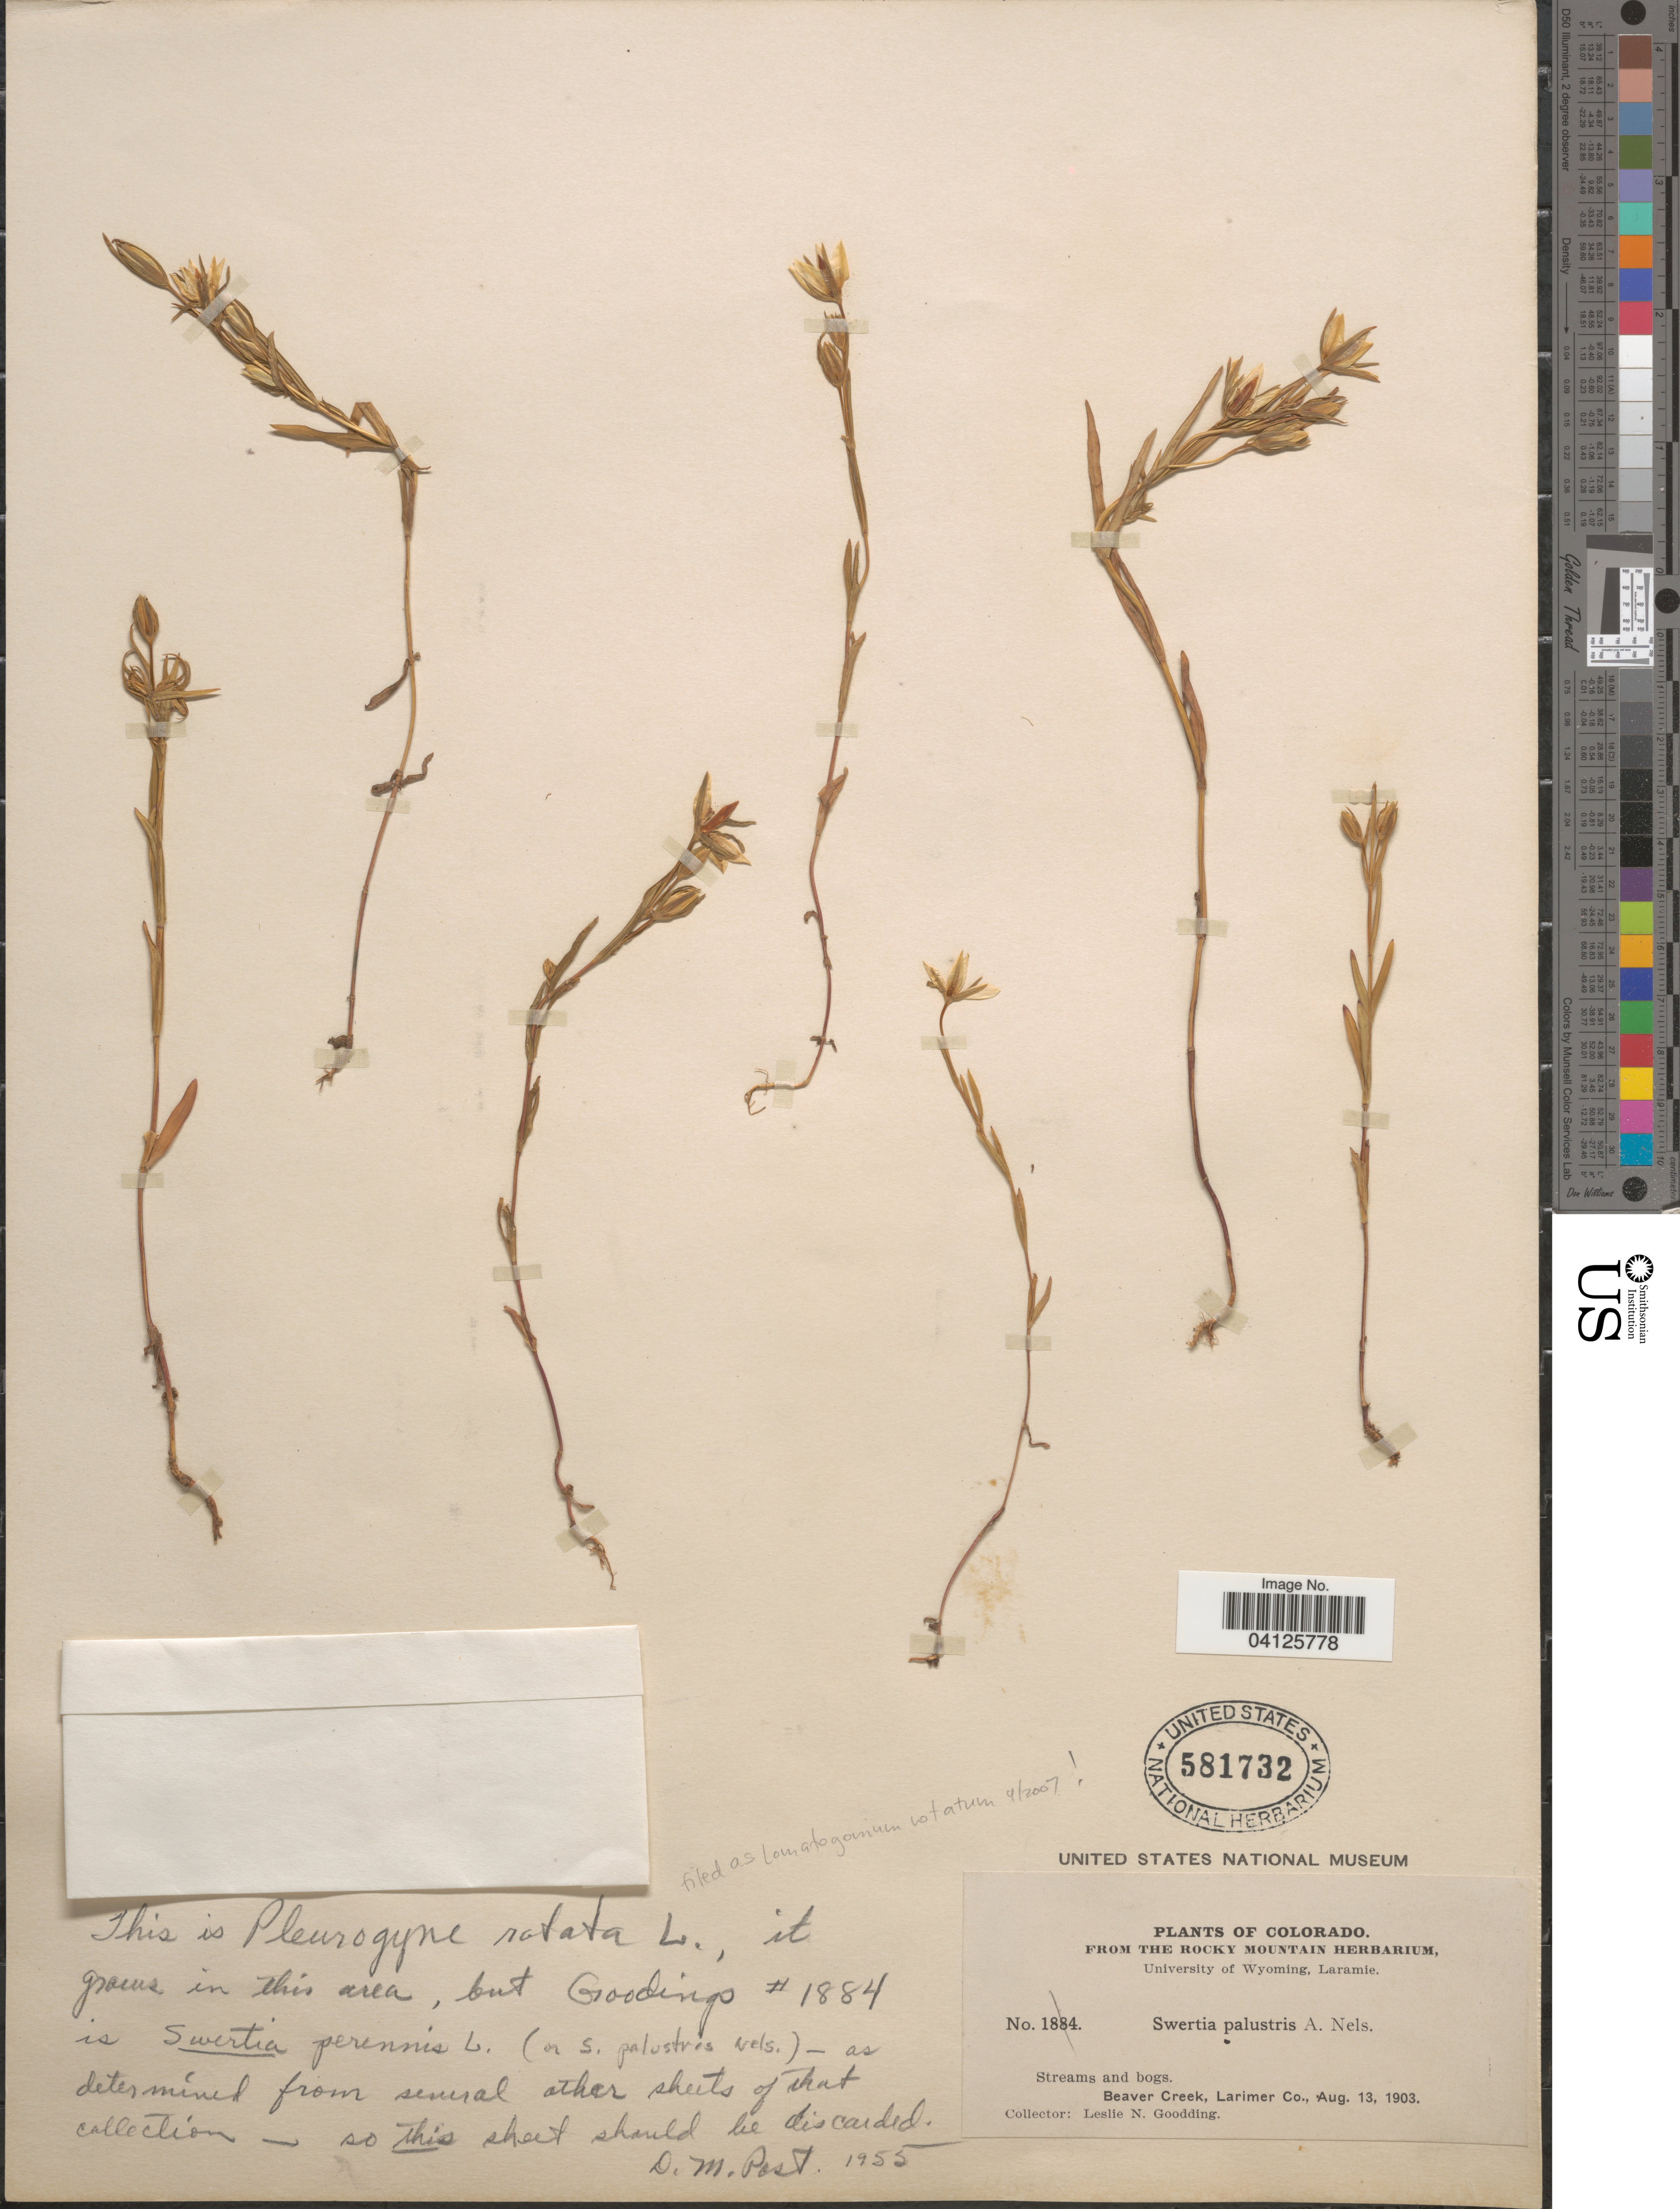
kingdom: Plantae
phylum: Tracheophyta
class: Magnoliopsida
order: Gentianales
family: Gentianaceae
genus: Lomatogonium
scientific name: Lomatogonium rotatum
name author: (L.) Fr.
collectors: L. N. Goodding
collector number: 184?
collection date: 1903-08-13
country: United States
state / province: Colorado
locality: Beaver Creek, Larimer Co.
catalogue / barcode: US 581732